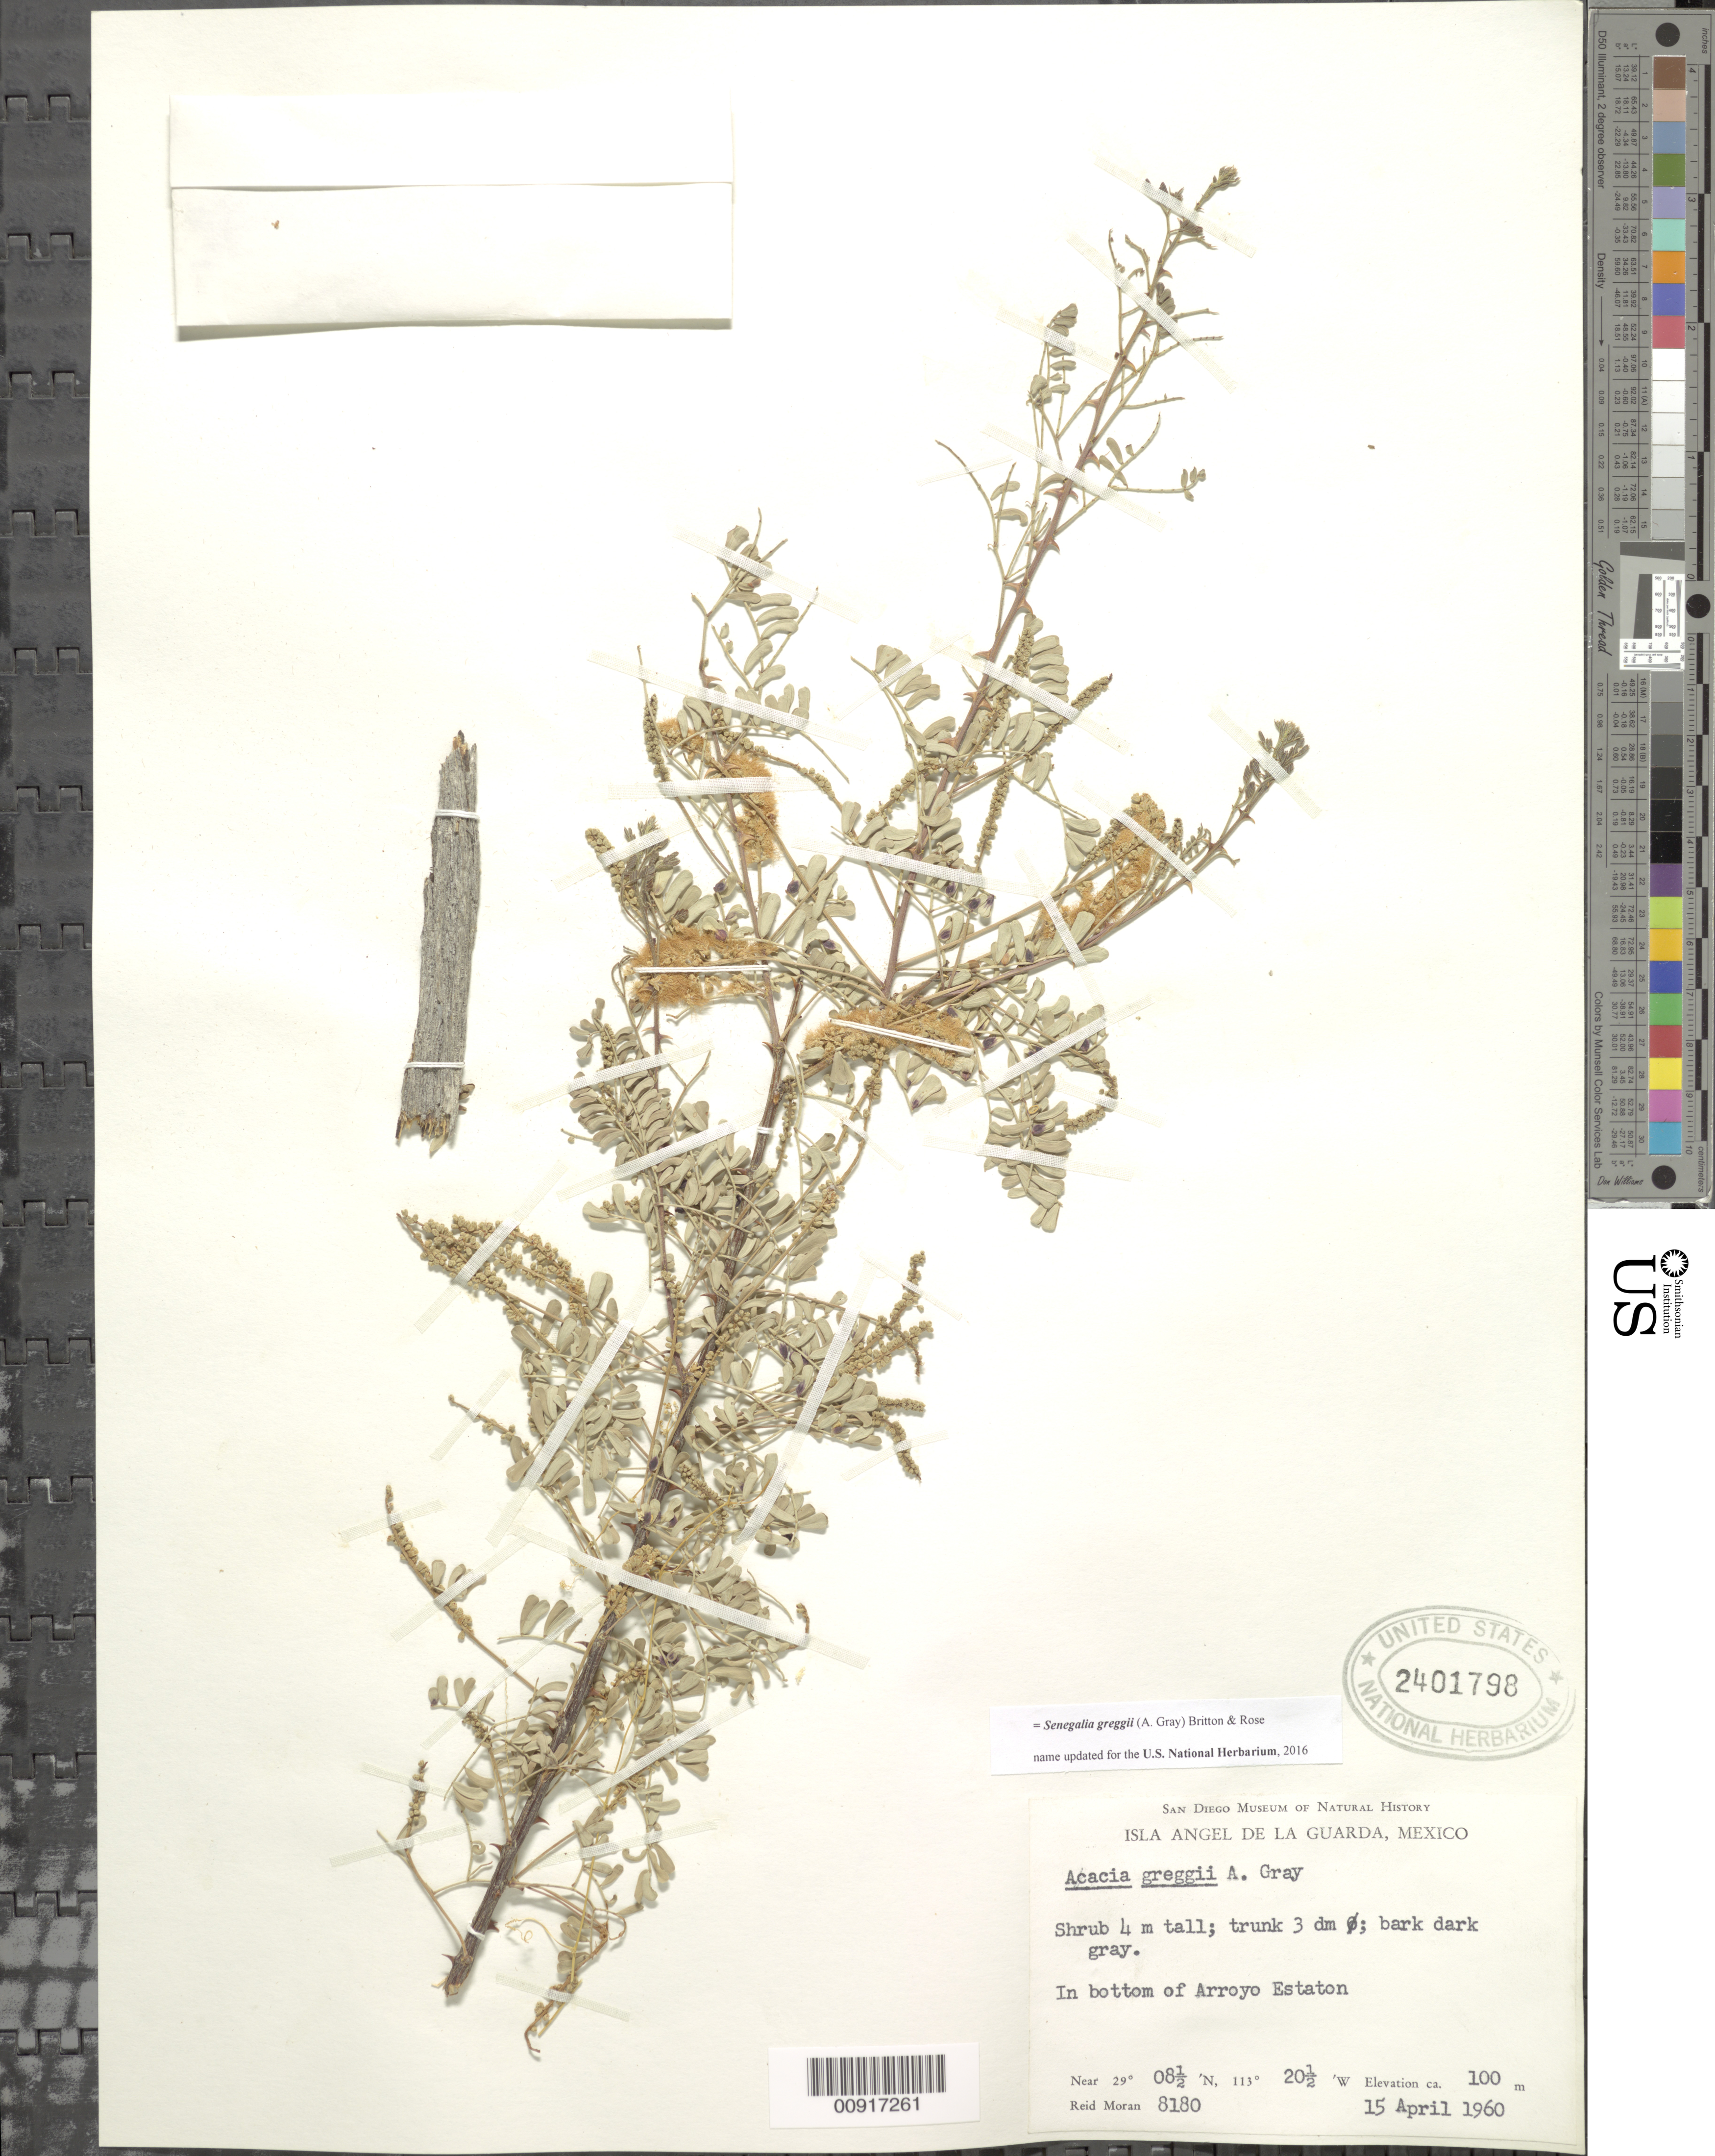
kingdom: Plantae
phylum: Tracheophyta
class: Magnoliopsida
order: Fabales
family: Fabaceae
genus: Senegalia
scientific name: Senegalia greggii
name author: (A. Gray) Britton & Rose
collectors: R. V. Moran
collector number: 8180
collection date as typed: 15 Apr 1960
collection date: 1960-04-15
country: Mexico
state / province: Baja California Norte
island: Angel de la Guarda I.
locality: Isla Angel de la Guarda. In bottom of Arroyo Estaton.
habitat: In bottom of arroyo.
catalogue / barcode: US 2401798